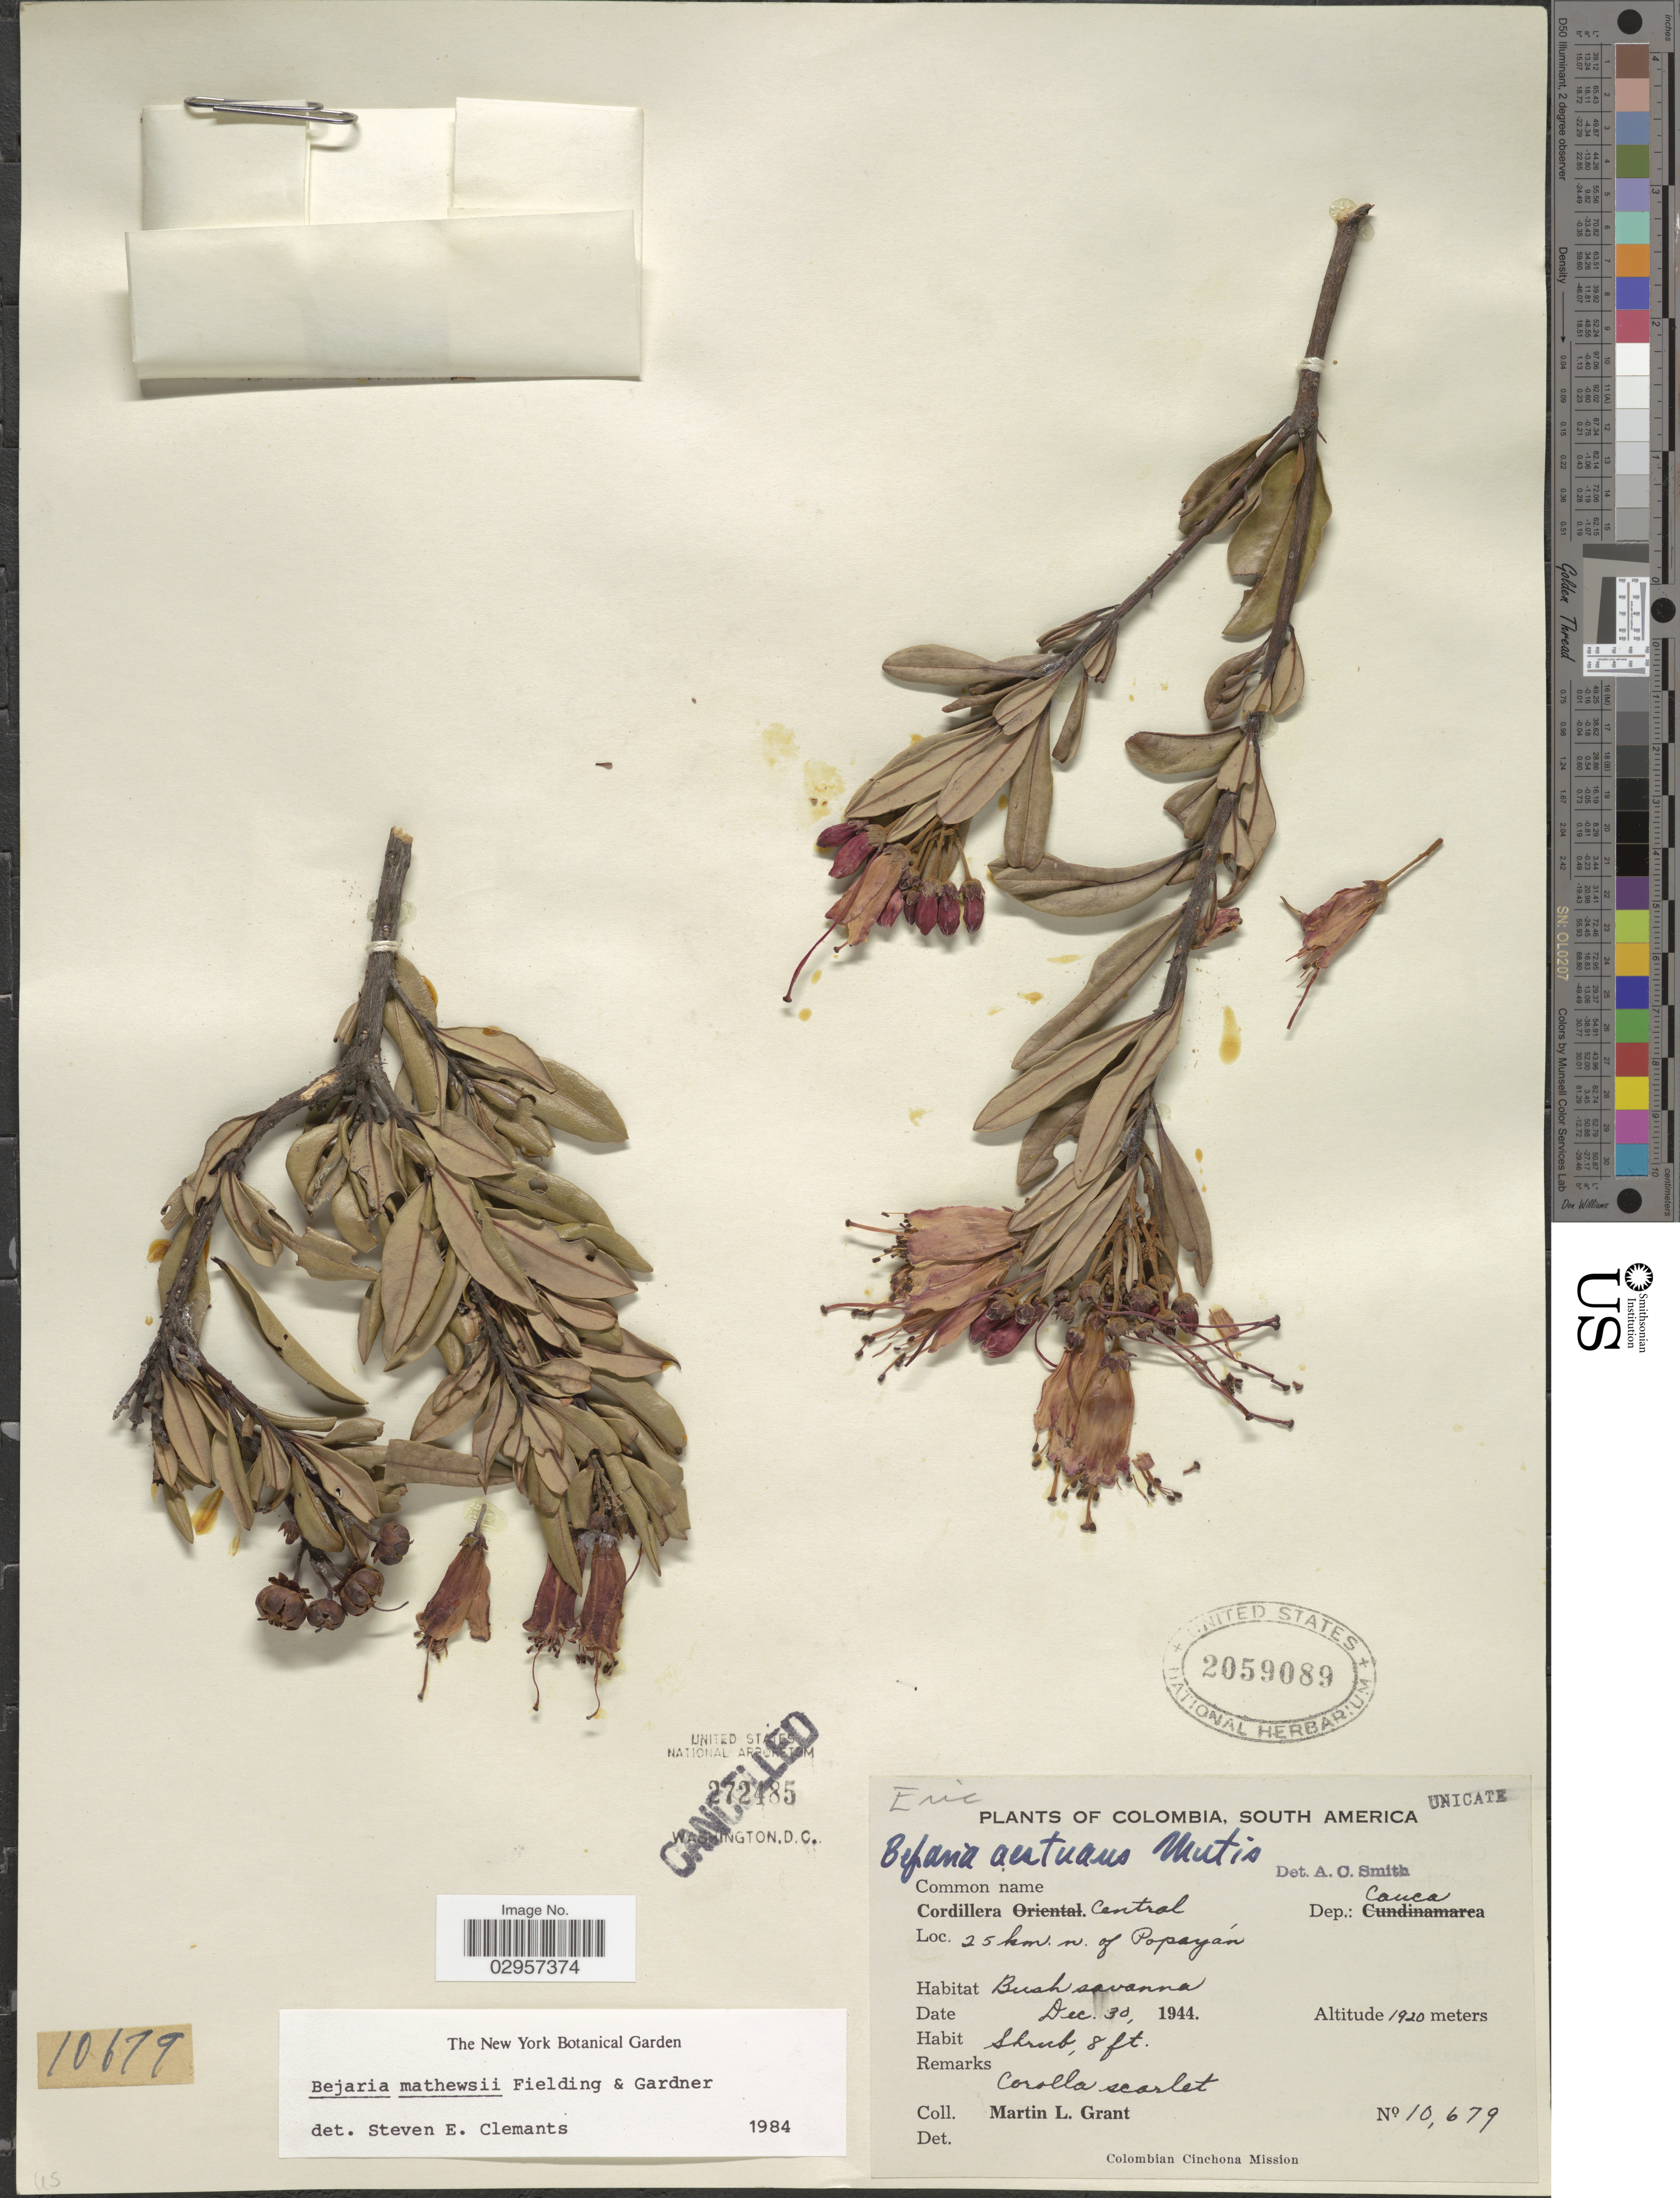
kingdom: Plantae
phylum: Tracheophyta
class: Magnoliopsida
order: Ericales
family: Ericaceae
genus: Bejaria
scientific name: Bejaria mathewsii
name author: Fielding & Gardner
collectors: M. L. Grant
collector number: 10679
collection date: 1944-12-30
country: Colombia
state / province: Cauca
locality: Cordillera Central, 25 km. n. of Popayán, Dep.: Cauca.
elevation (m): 1920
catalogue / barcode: US 2059089